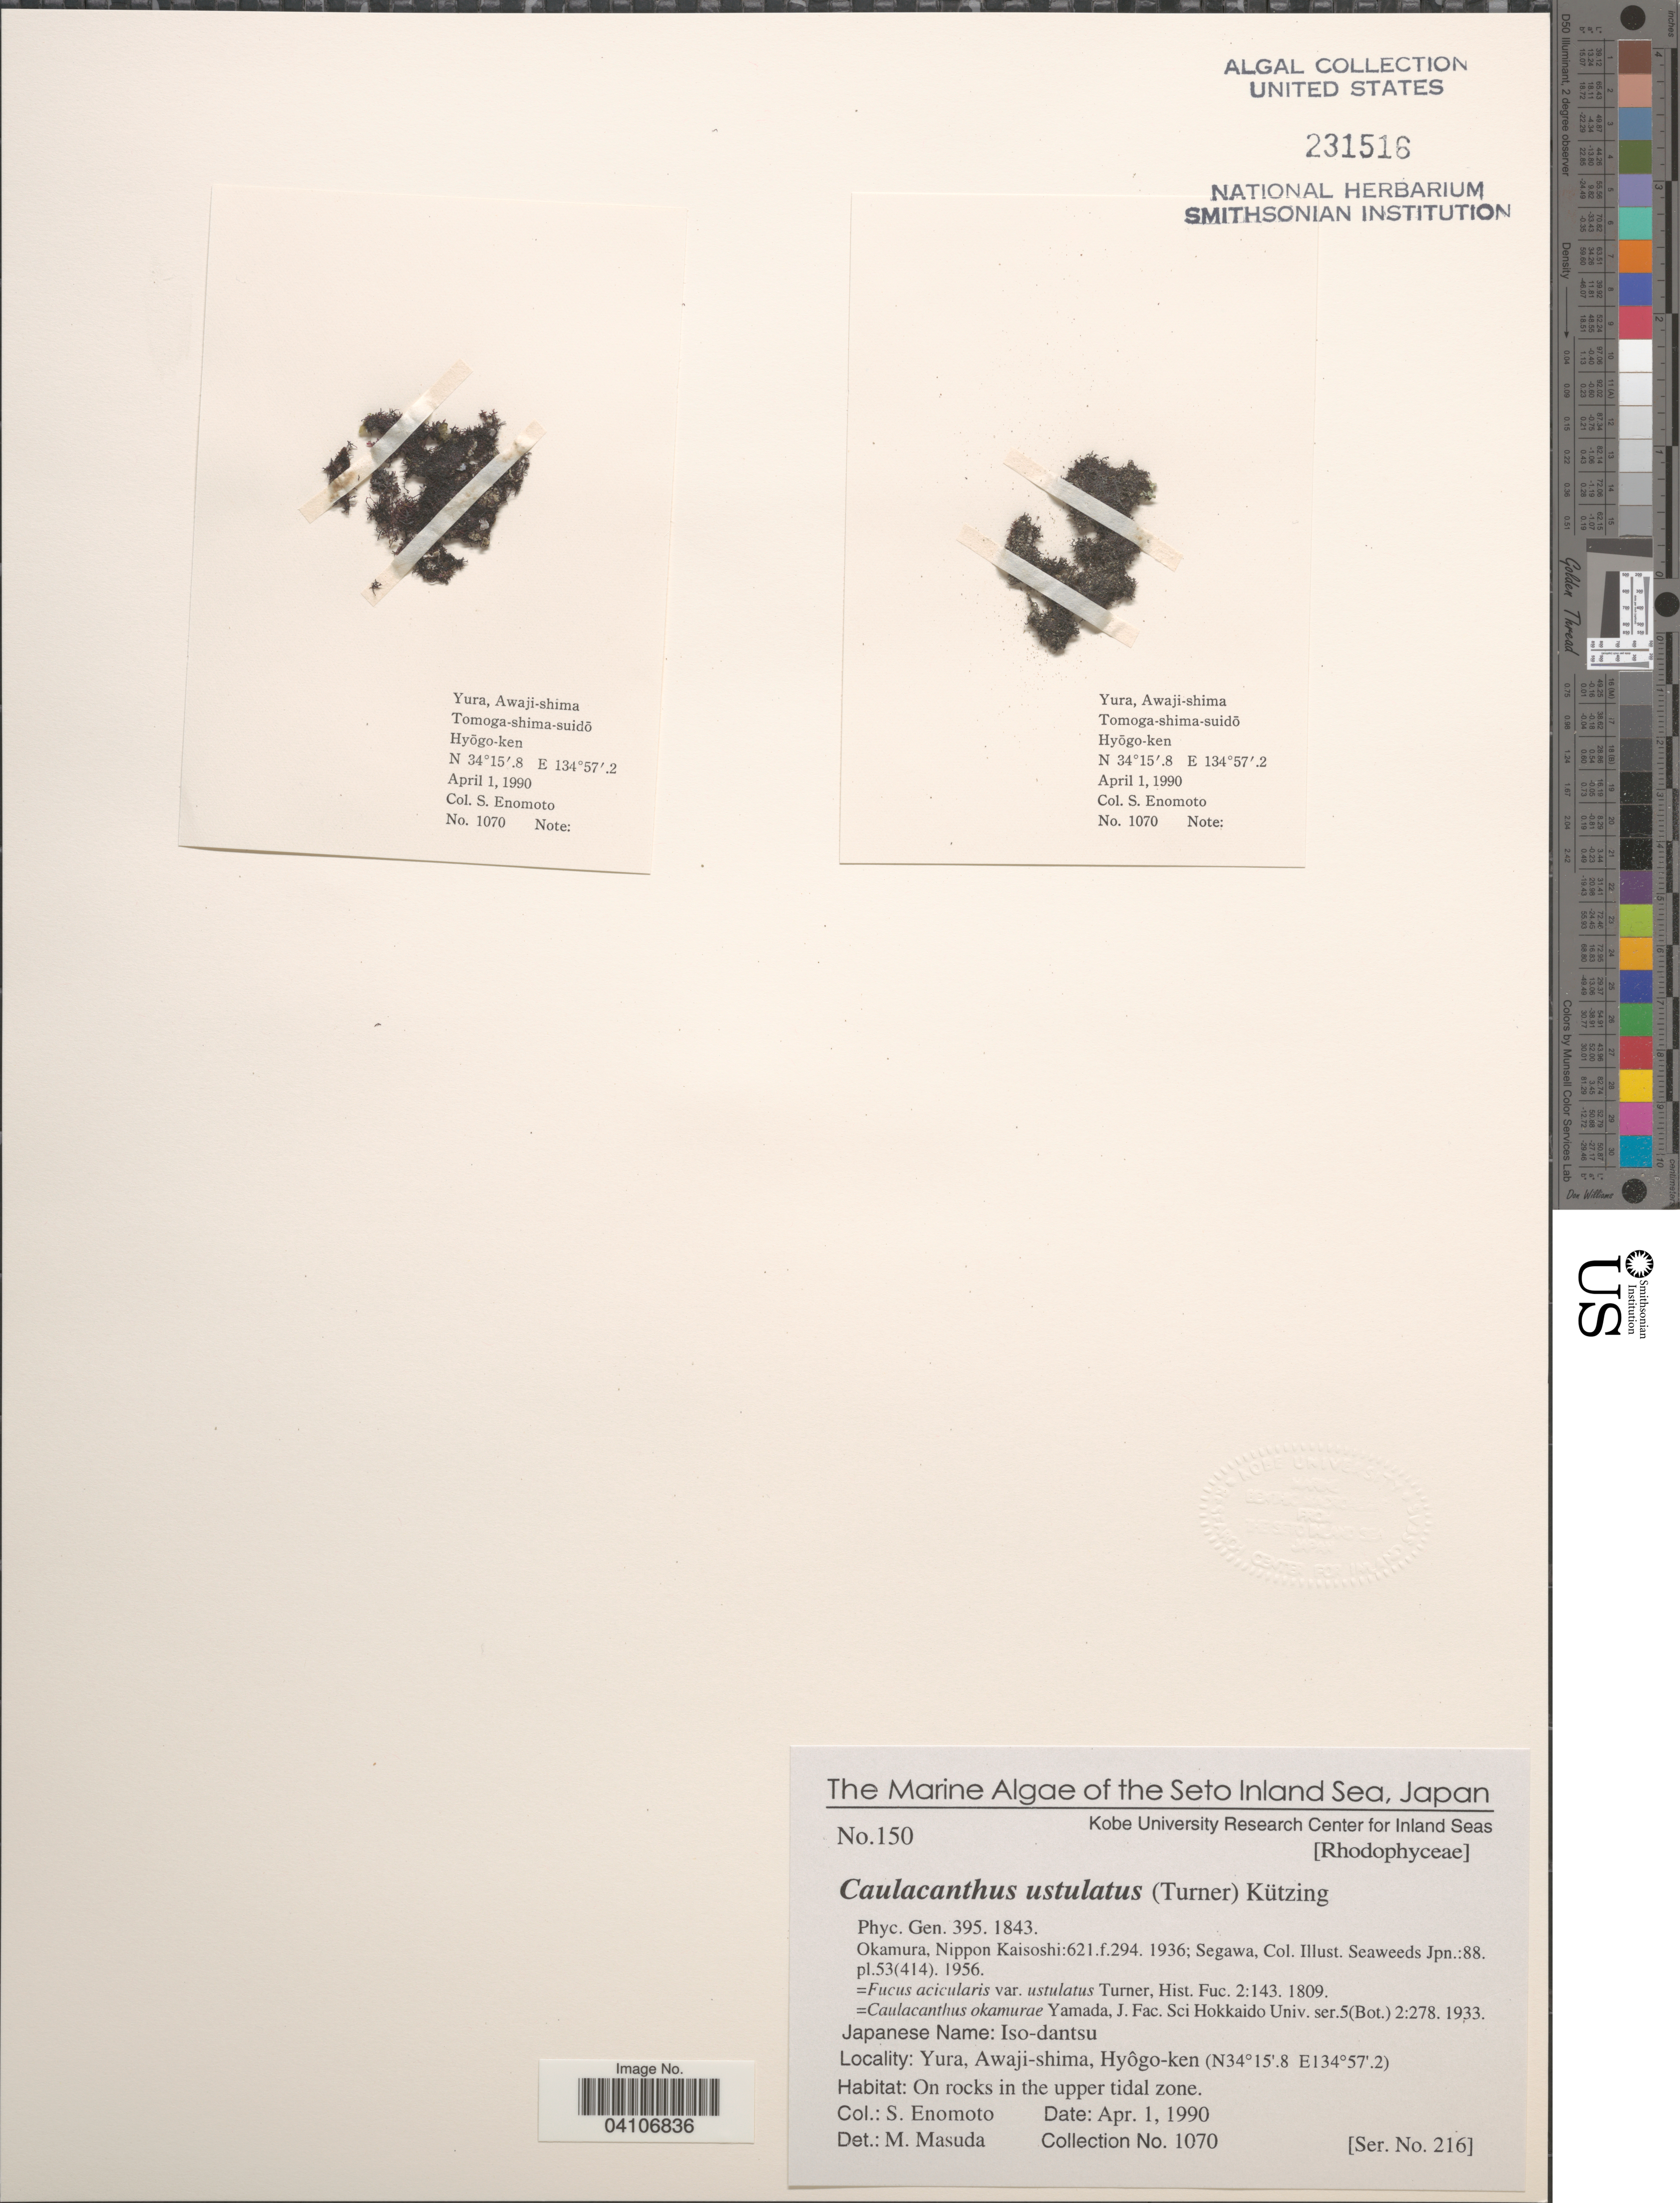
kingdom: Plantae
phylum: Rhodophyta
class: Florideophyceae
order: Gigartinales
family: Caulacanthaceae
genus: Caulacanthus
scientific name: Caulacanthus ustulatus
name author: (Mert. ex Turner) Kütz.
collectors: S. Enomoto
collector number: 1070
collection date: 1990-04-01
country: Japan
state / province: Hyogo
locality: The Seto Inland Sea. Yura, Awaji-shima, Hyôgo-ken. On rocks in the upper tidal zone.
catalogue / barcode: US 231516